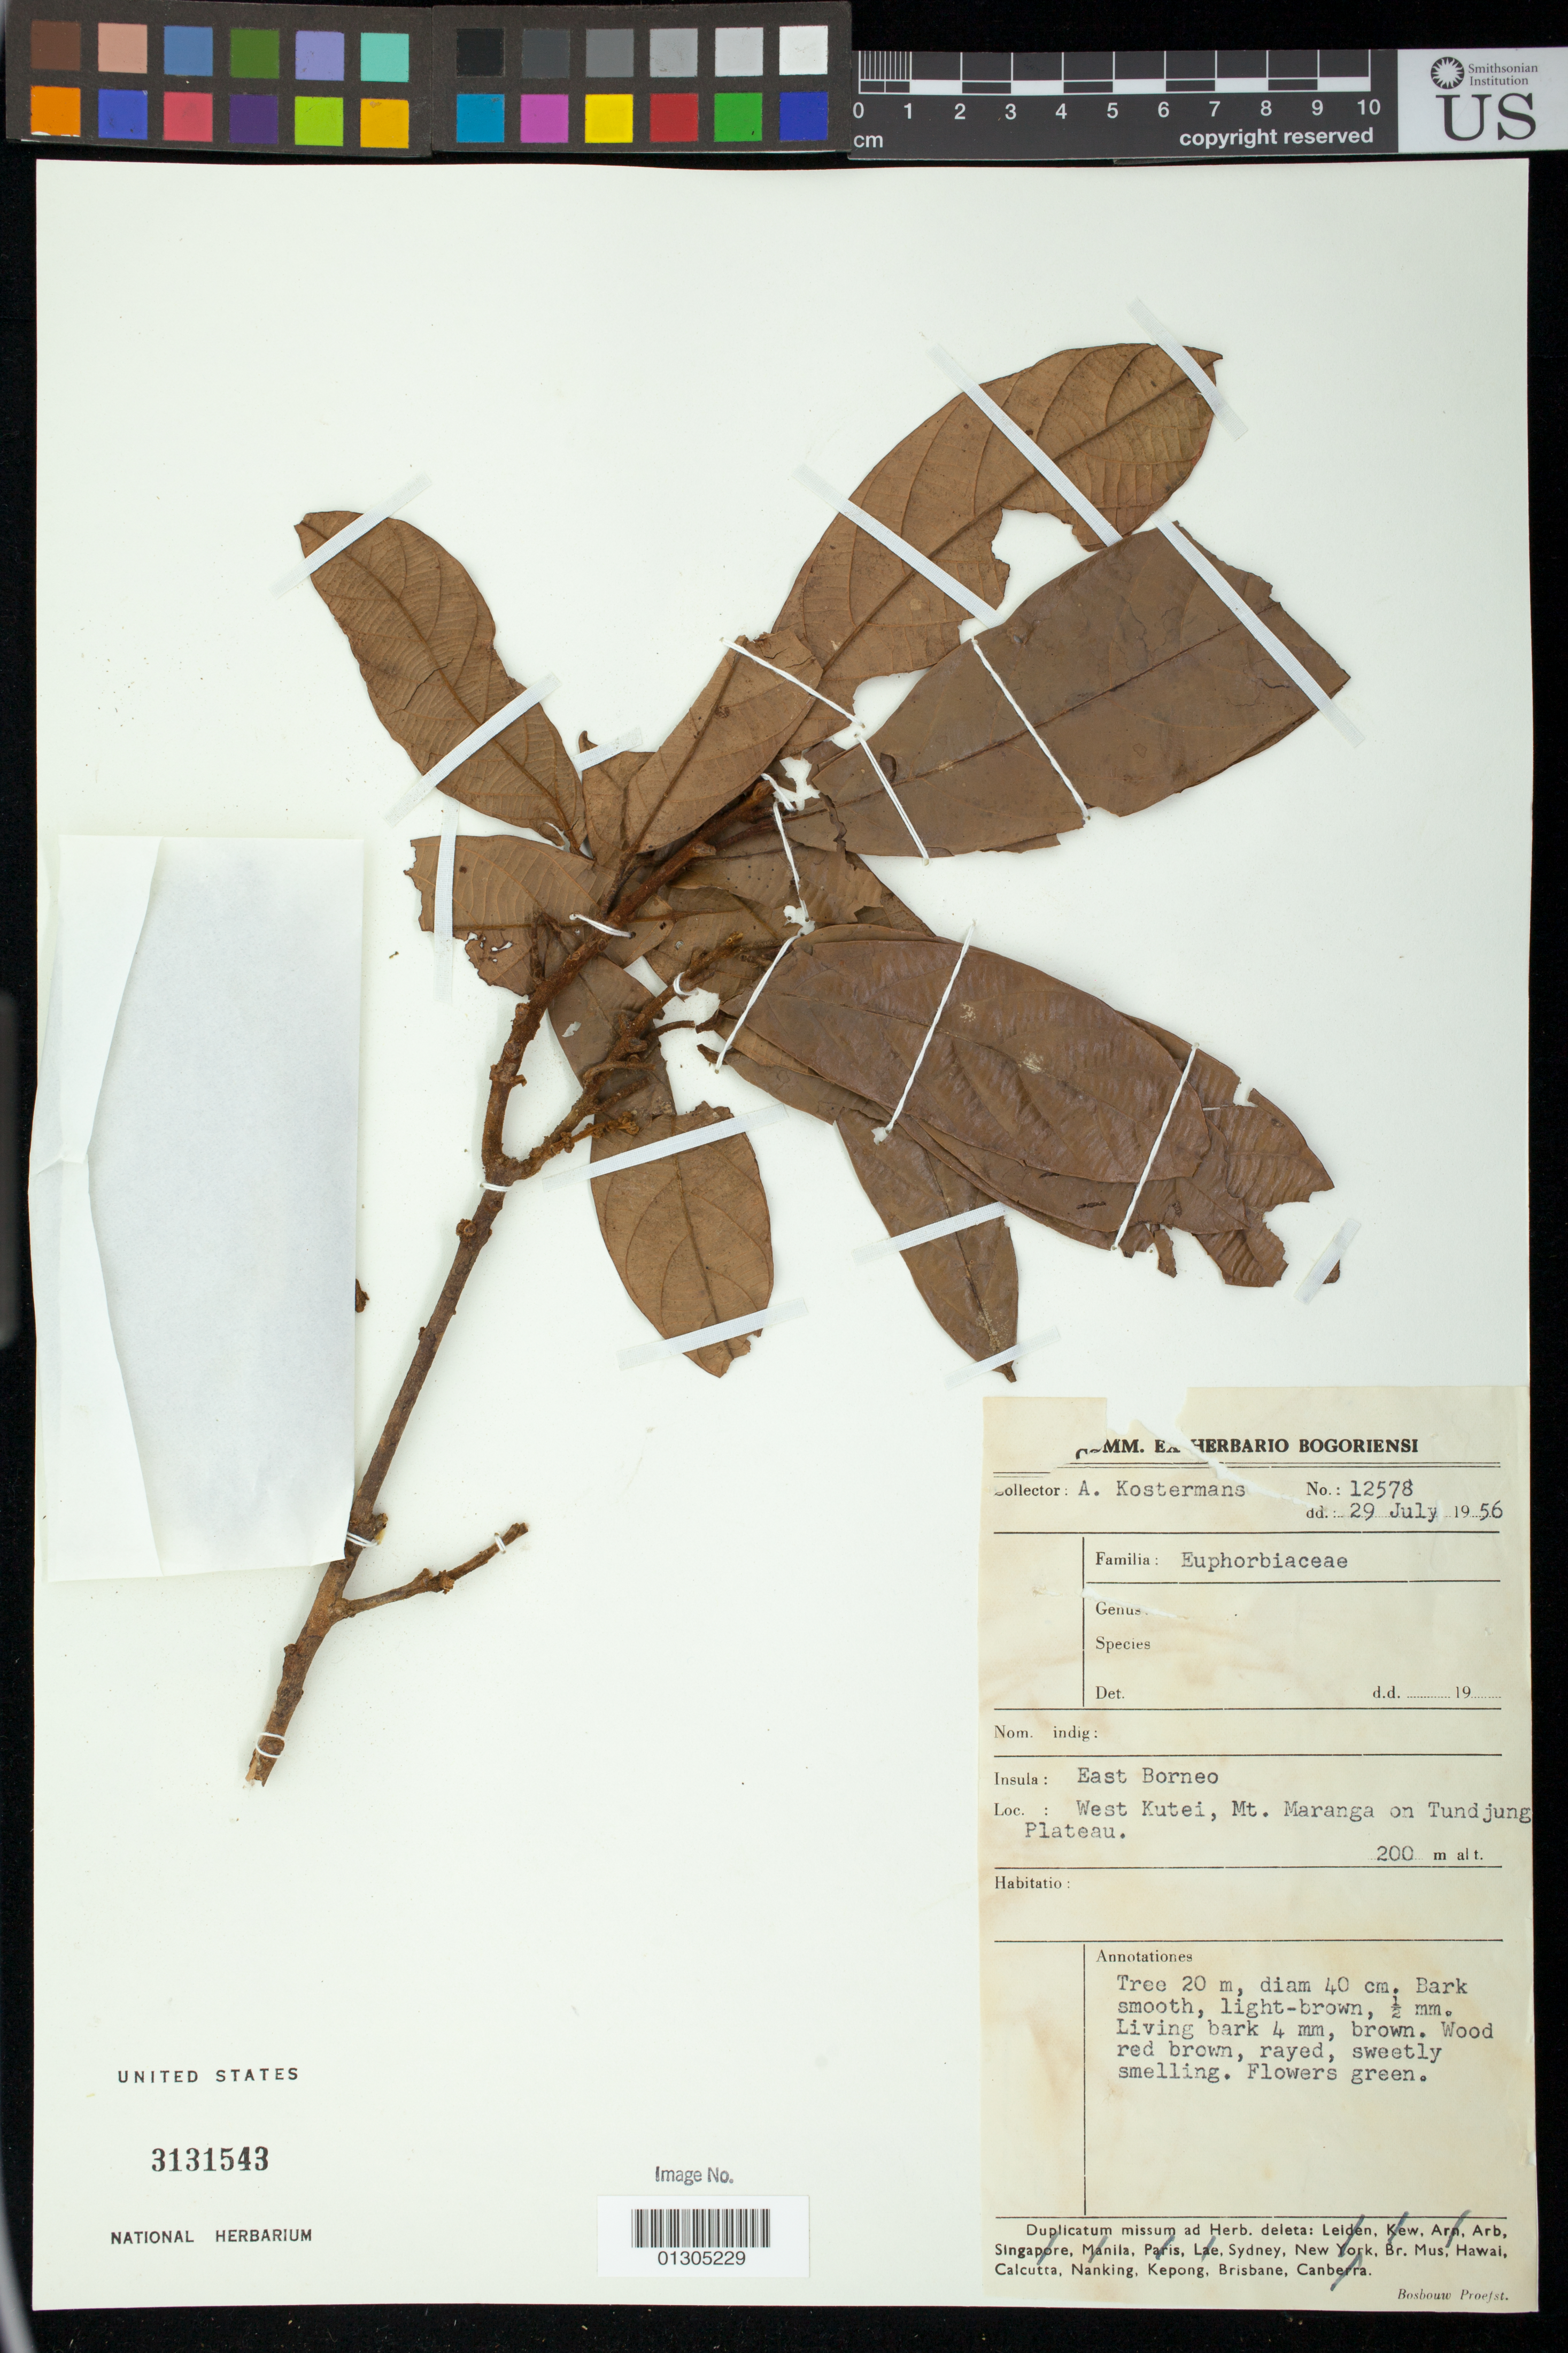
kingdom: Plantae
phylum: Tracheophyta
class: Magnoliopsida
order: Malpighiales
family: Euphorbiaceae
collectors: A. J. G. Kostermans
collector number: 12578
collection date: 1956-07-29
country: Indonesia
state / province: Kalimantan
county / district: Kalimantan Timur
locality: East Borneo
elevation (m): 200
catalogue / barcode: US 3131543